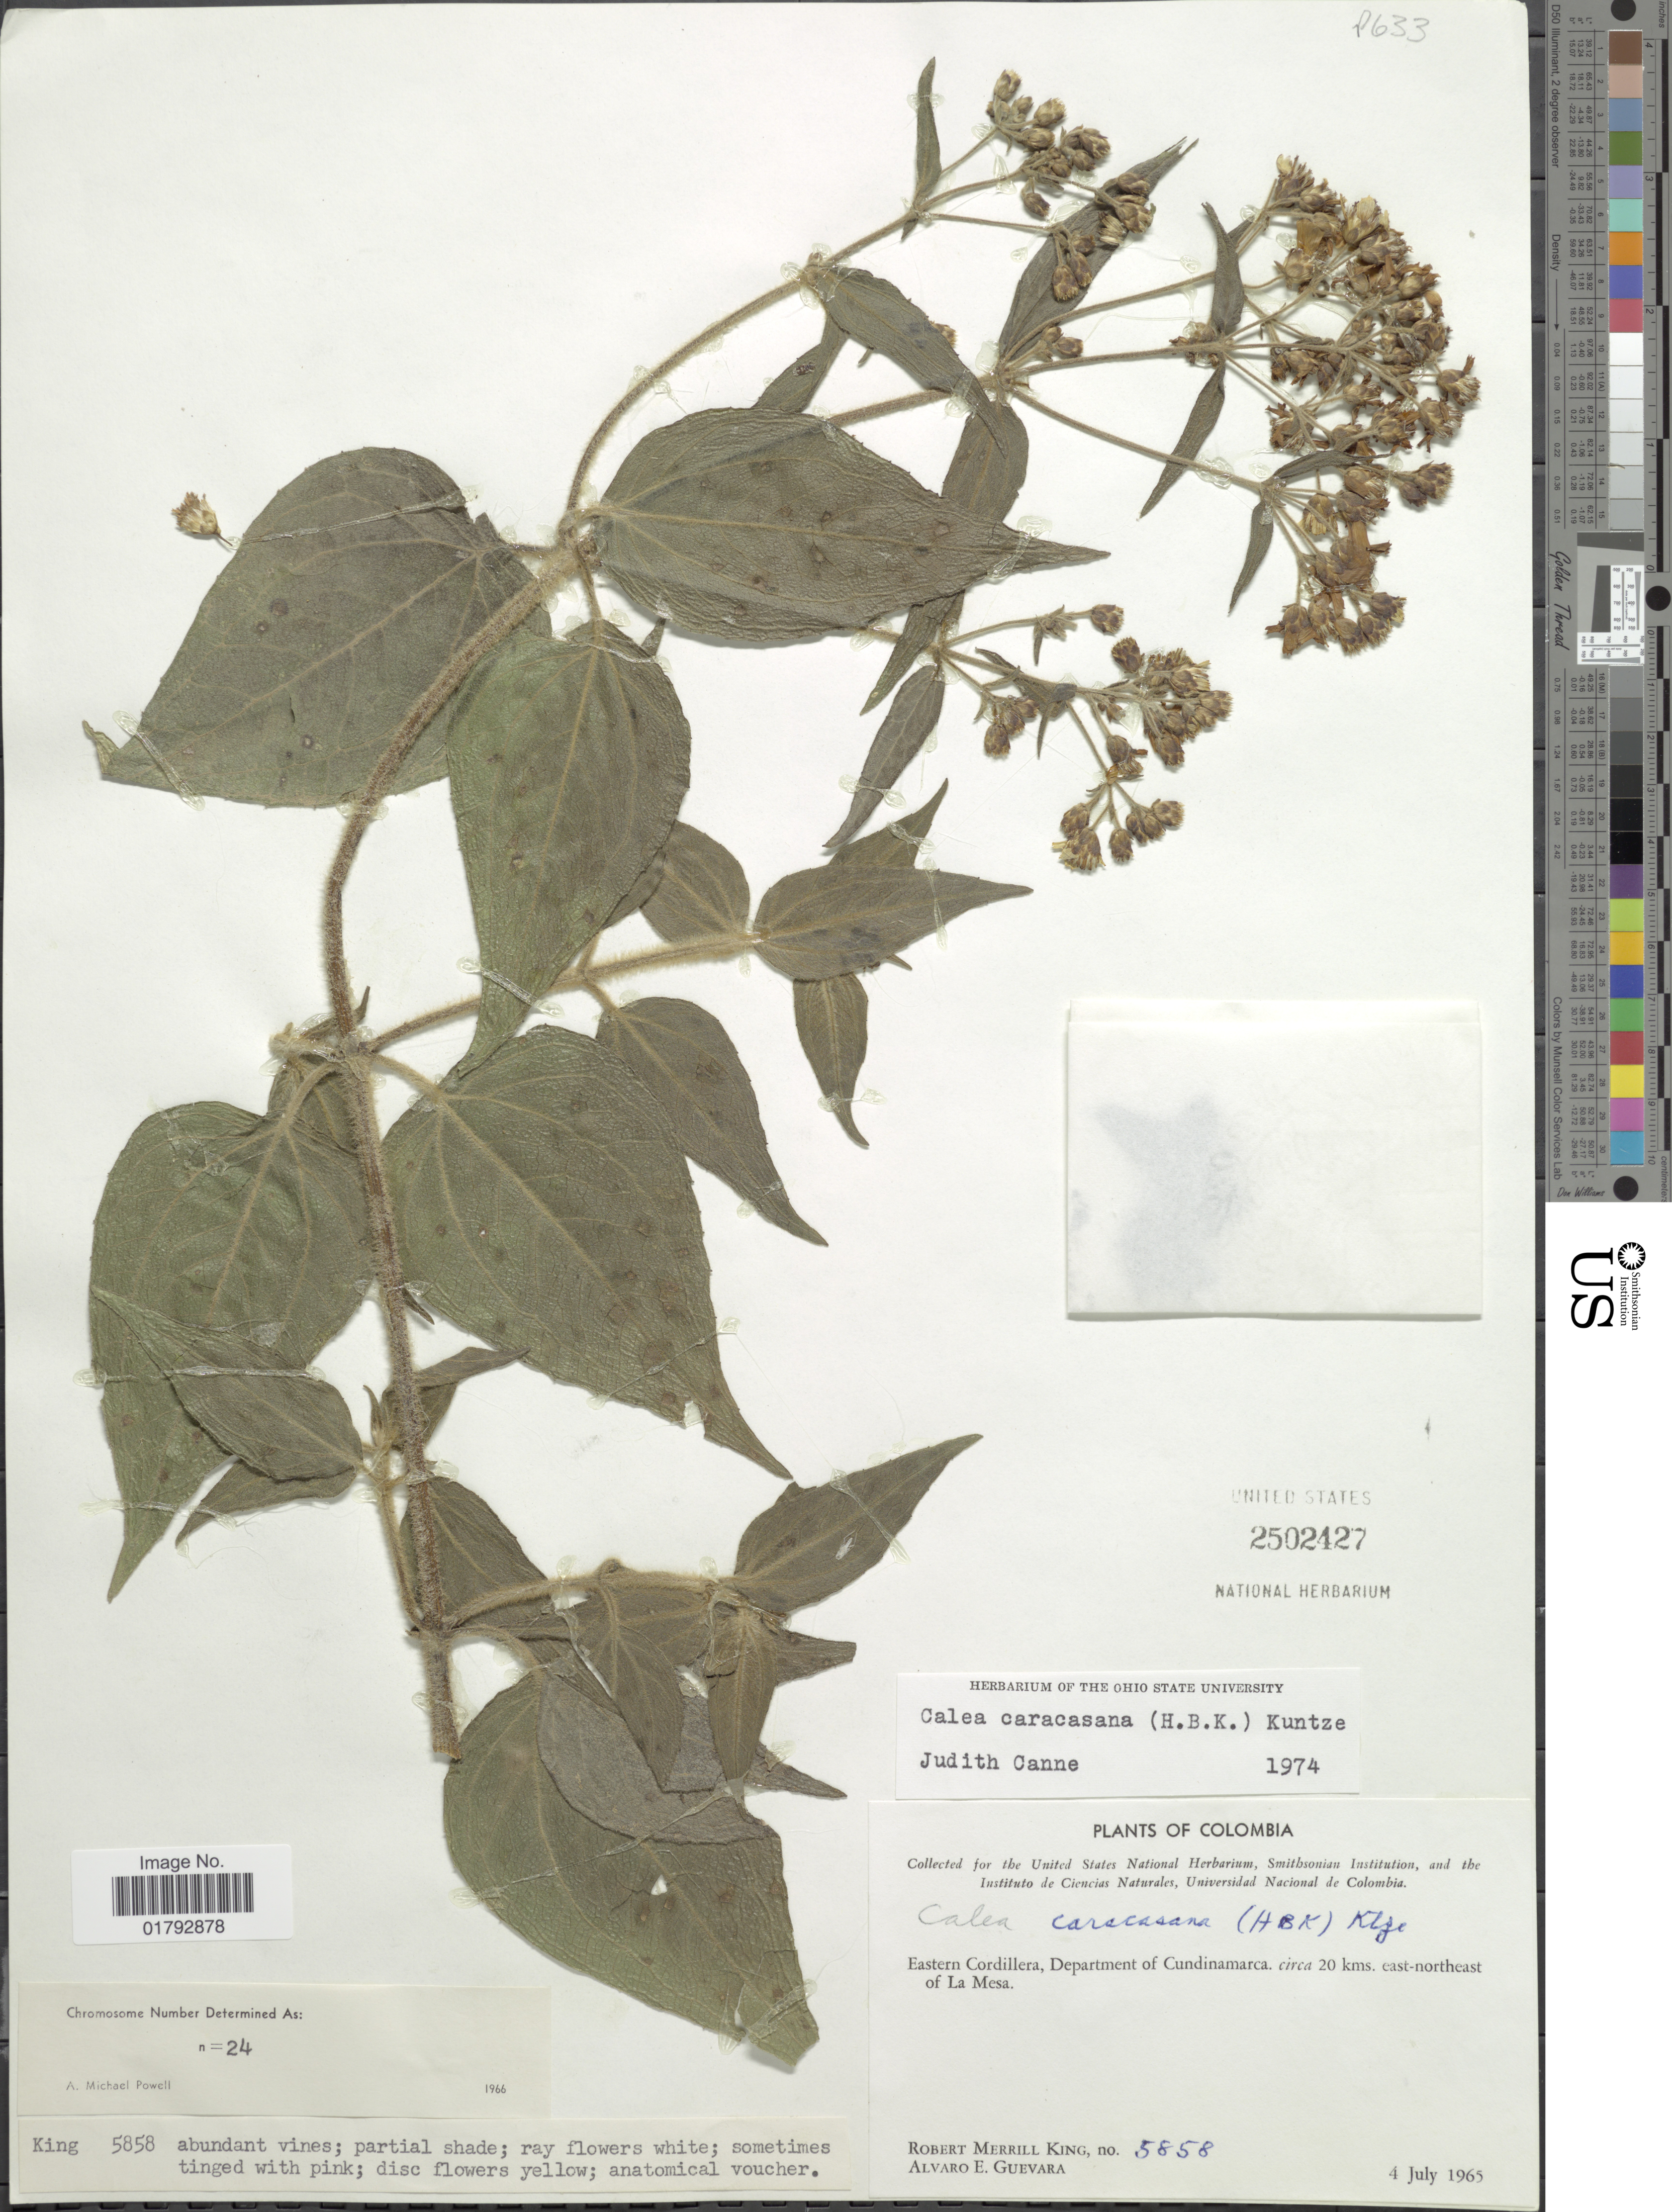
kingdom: Plantae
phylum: Tracheophyta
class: Magnoliopsida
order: Asterales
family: Asteraceae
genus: Alloispermum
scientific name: Alloispermum caracasanum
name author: (Kunth) H. Rob.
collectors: R. M. King & A. E. Guevara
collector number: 5858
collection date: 1965-07-04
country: Colombia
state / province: Cundinamarca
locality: Eastern Cordillera, Department of Cundinamarca, circa. 20 kms. east-northeast of La Mesa.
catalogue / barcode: US 2502427